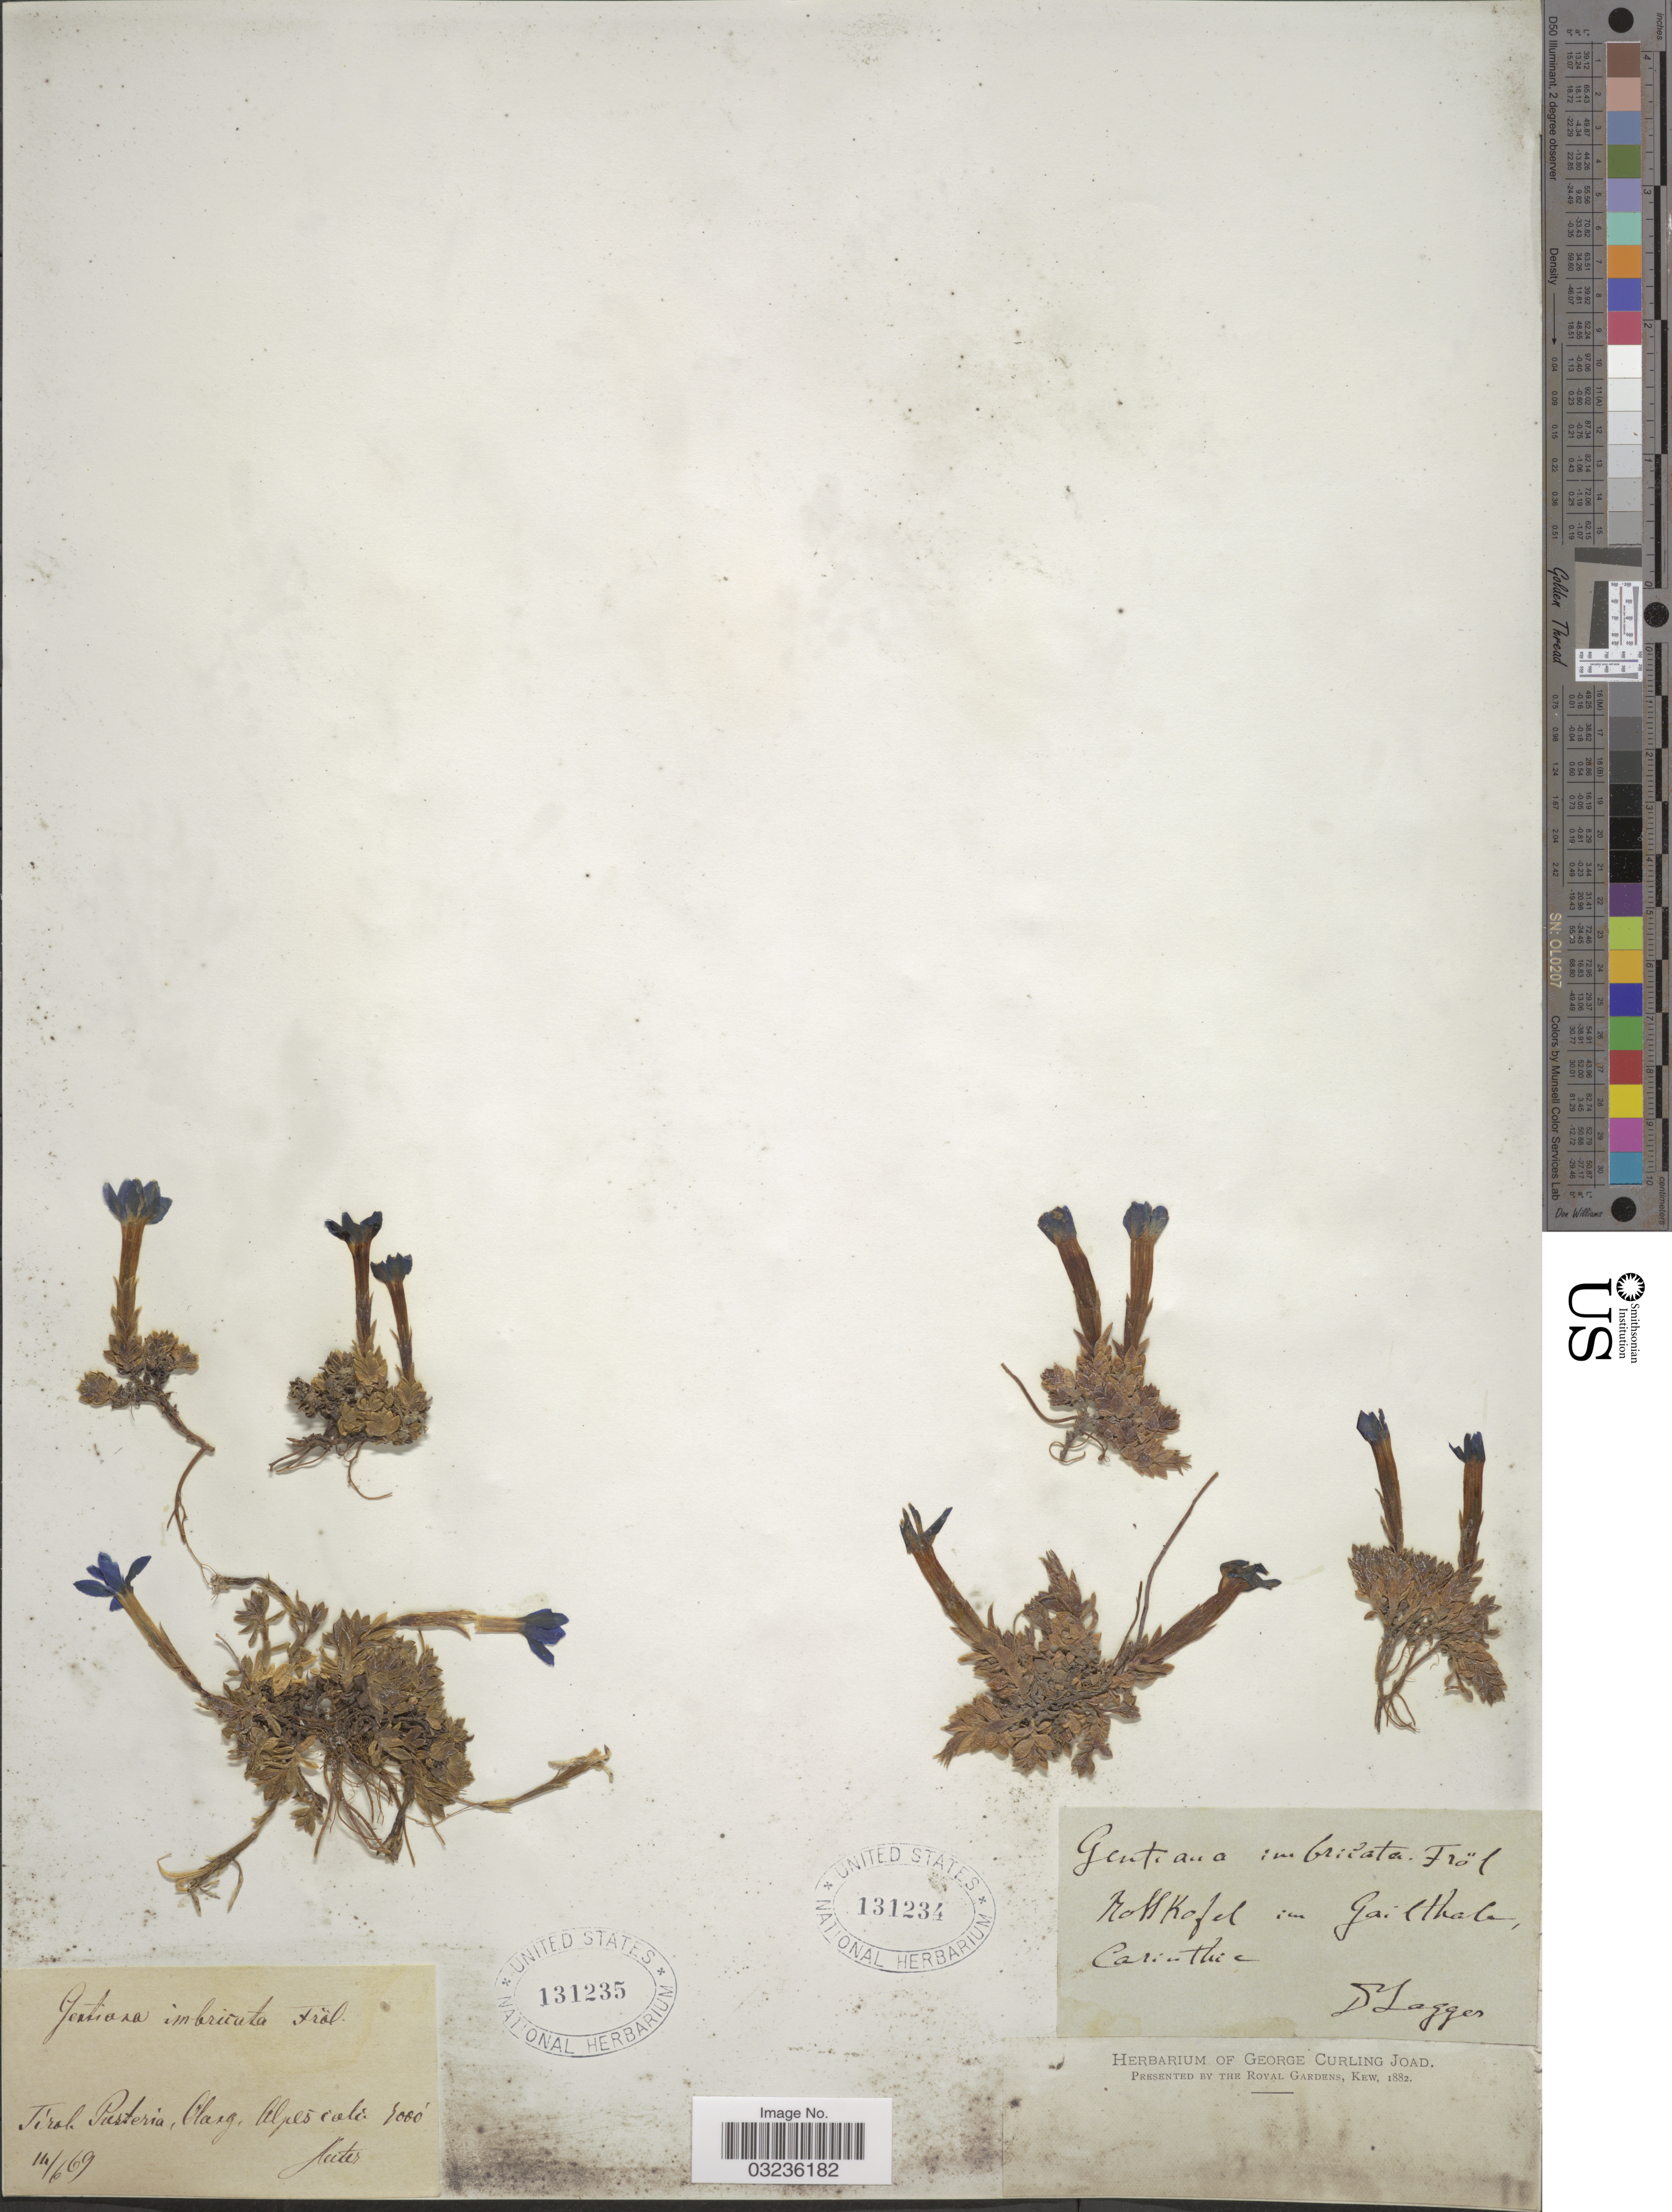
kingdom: Plantae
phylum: Tracheophyta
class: Magnoliopsida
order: Gentianales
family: Gentianaceae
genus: Gentiana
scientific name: Gentiana imbricata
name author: Froel.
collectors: -. Huter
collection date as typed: Transcribed d/m/y: 14/6/69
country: Italy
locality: Tirol Pusteria, Olang, Alpes calc.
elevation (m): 2134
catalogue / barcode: US 131235